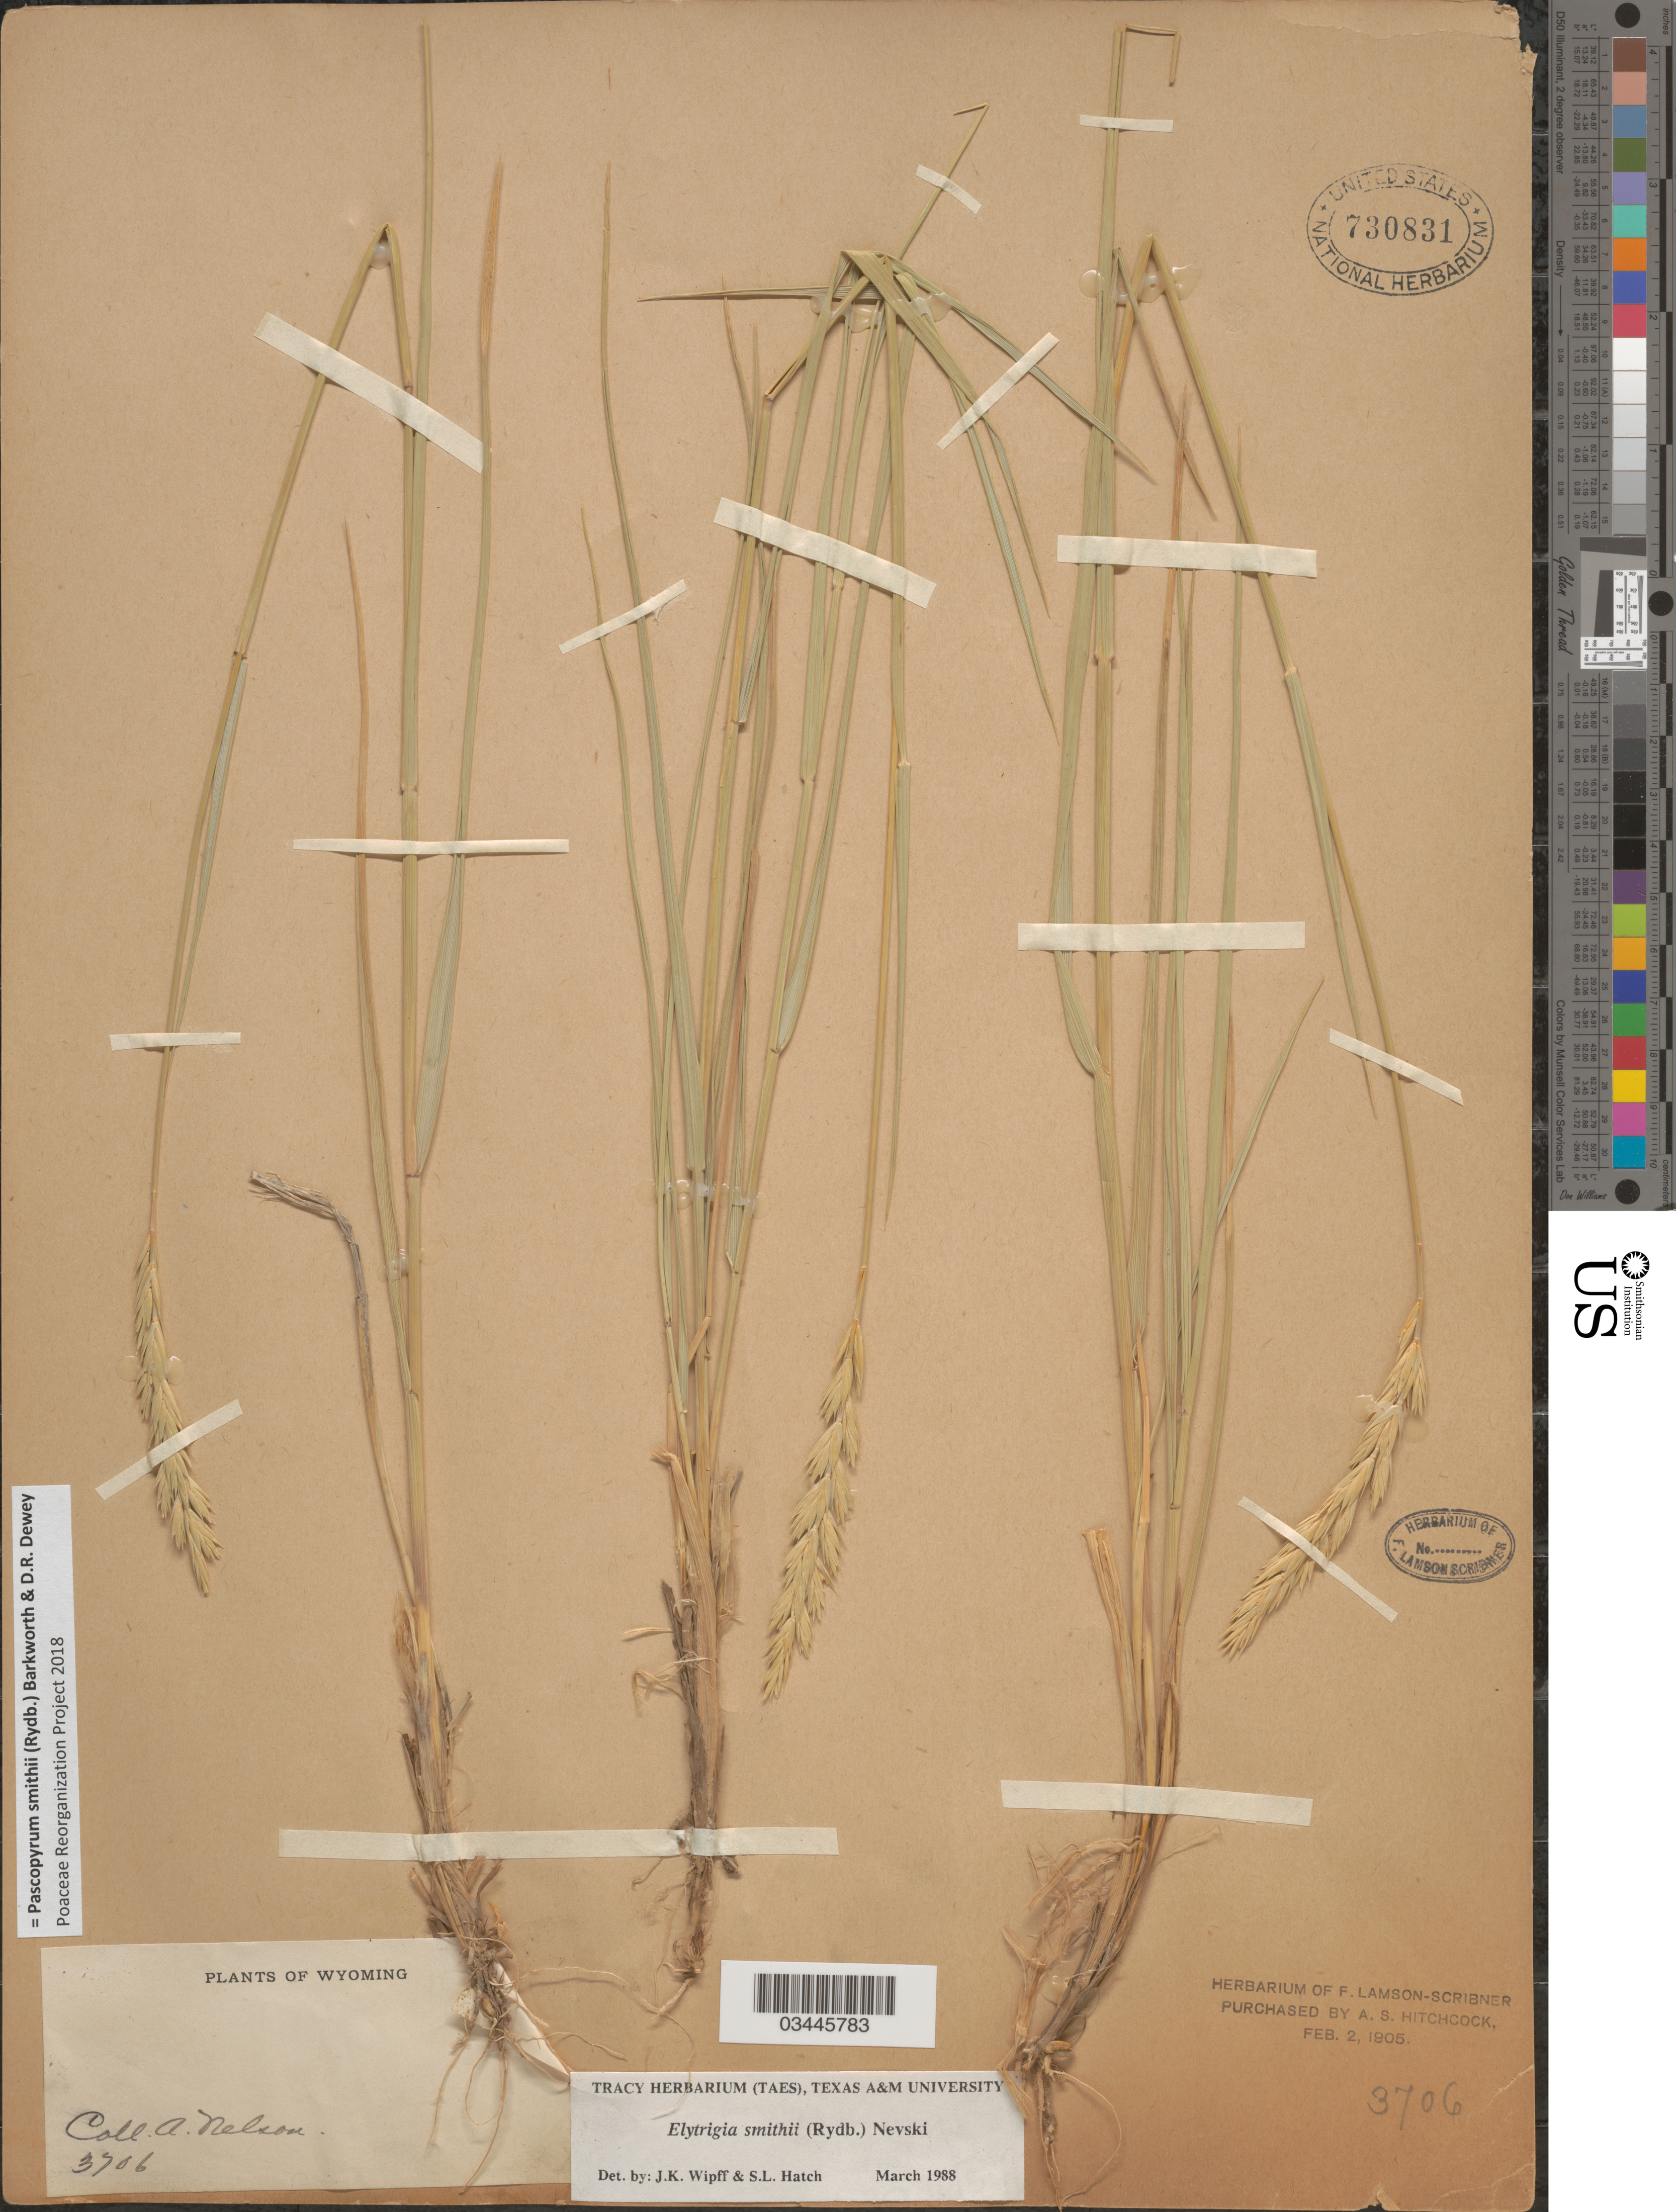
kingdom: Plantae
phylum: Tracheophyta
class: Liliopsida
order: Poales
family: Poaceae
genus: Pascopyrum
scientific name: Pascopyrum smithii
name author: (Rydb.) Barkworth & Dewey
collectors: A. Nelson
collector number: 3706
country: United States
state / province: Wyoming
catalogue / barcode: US 730831